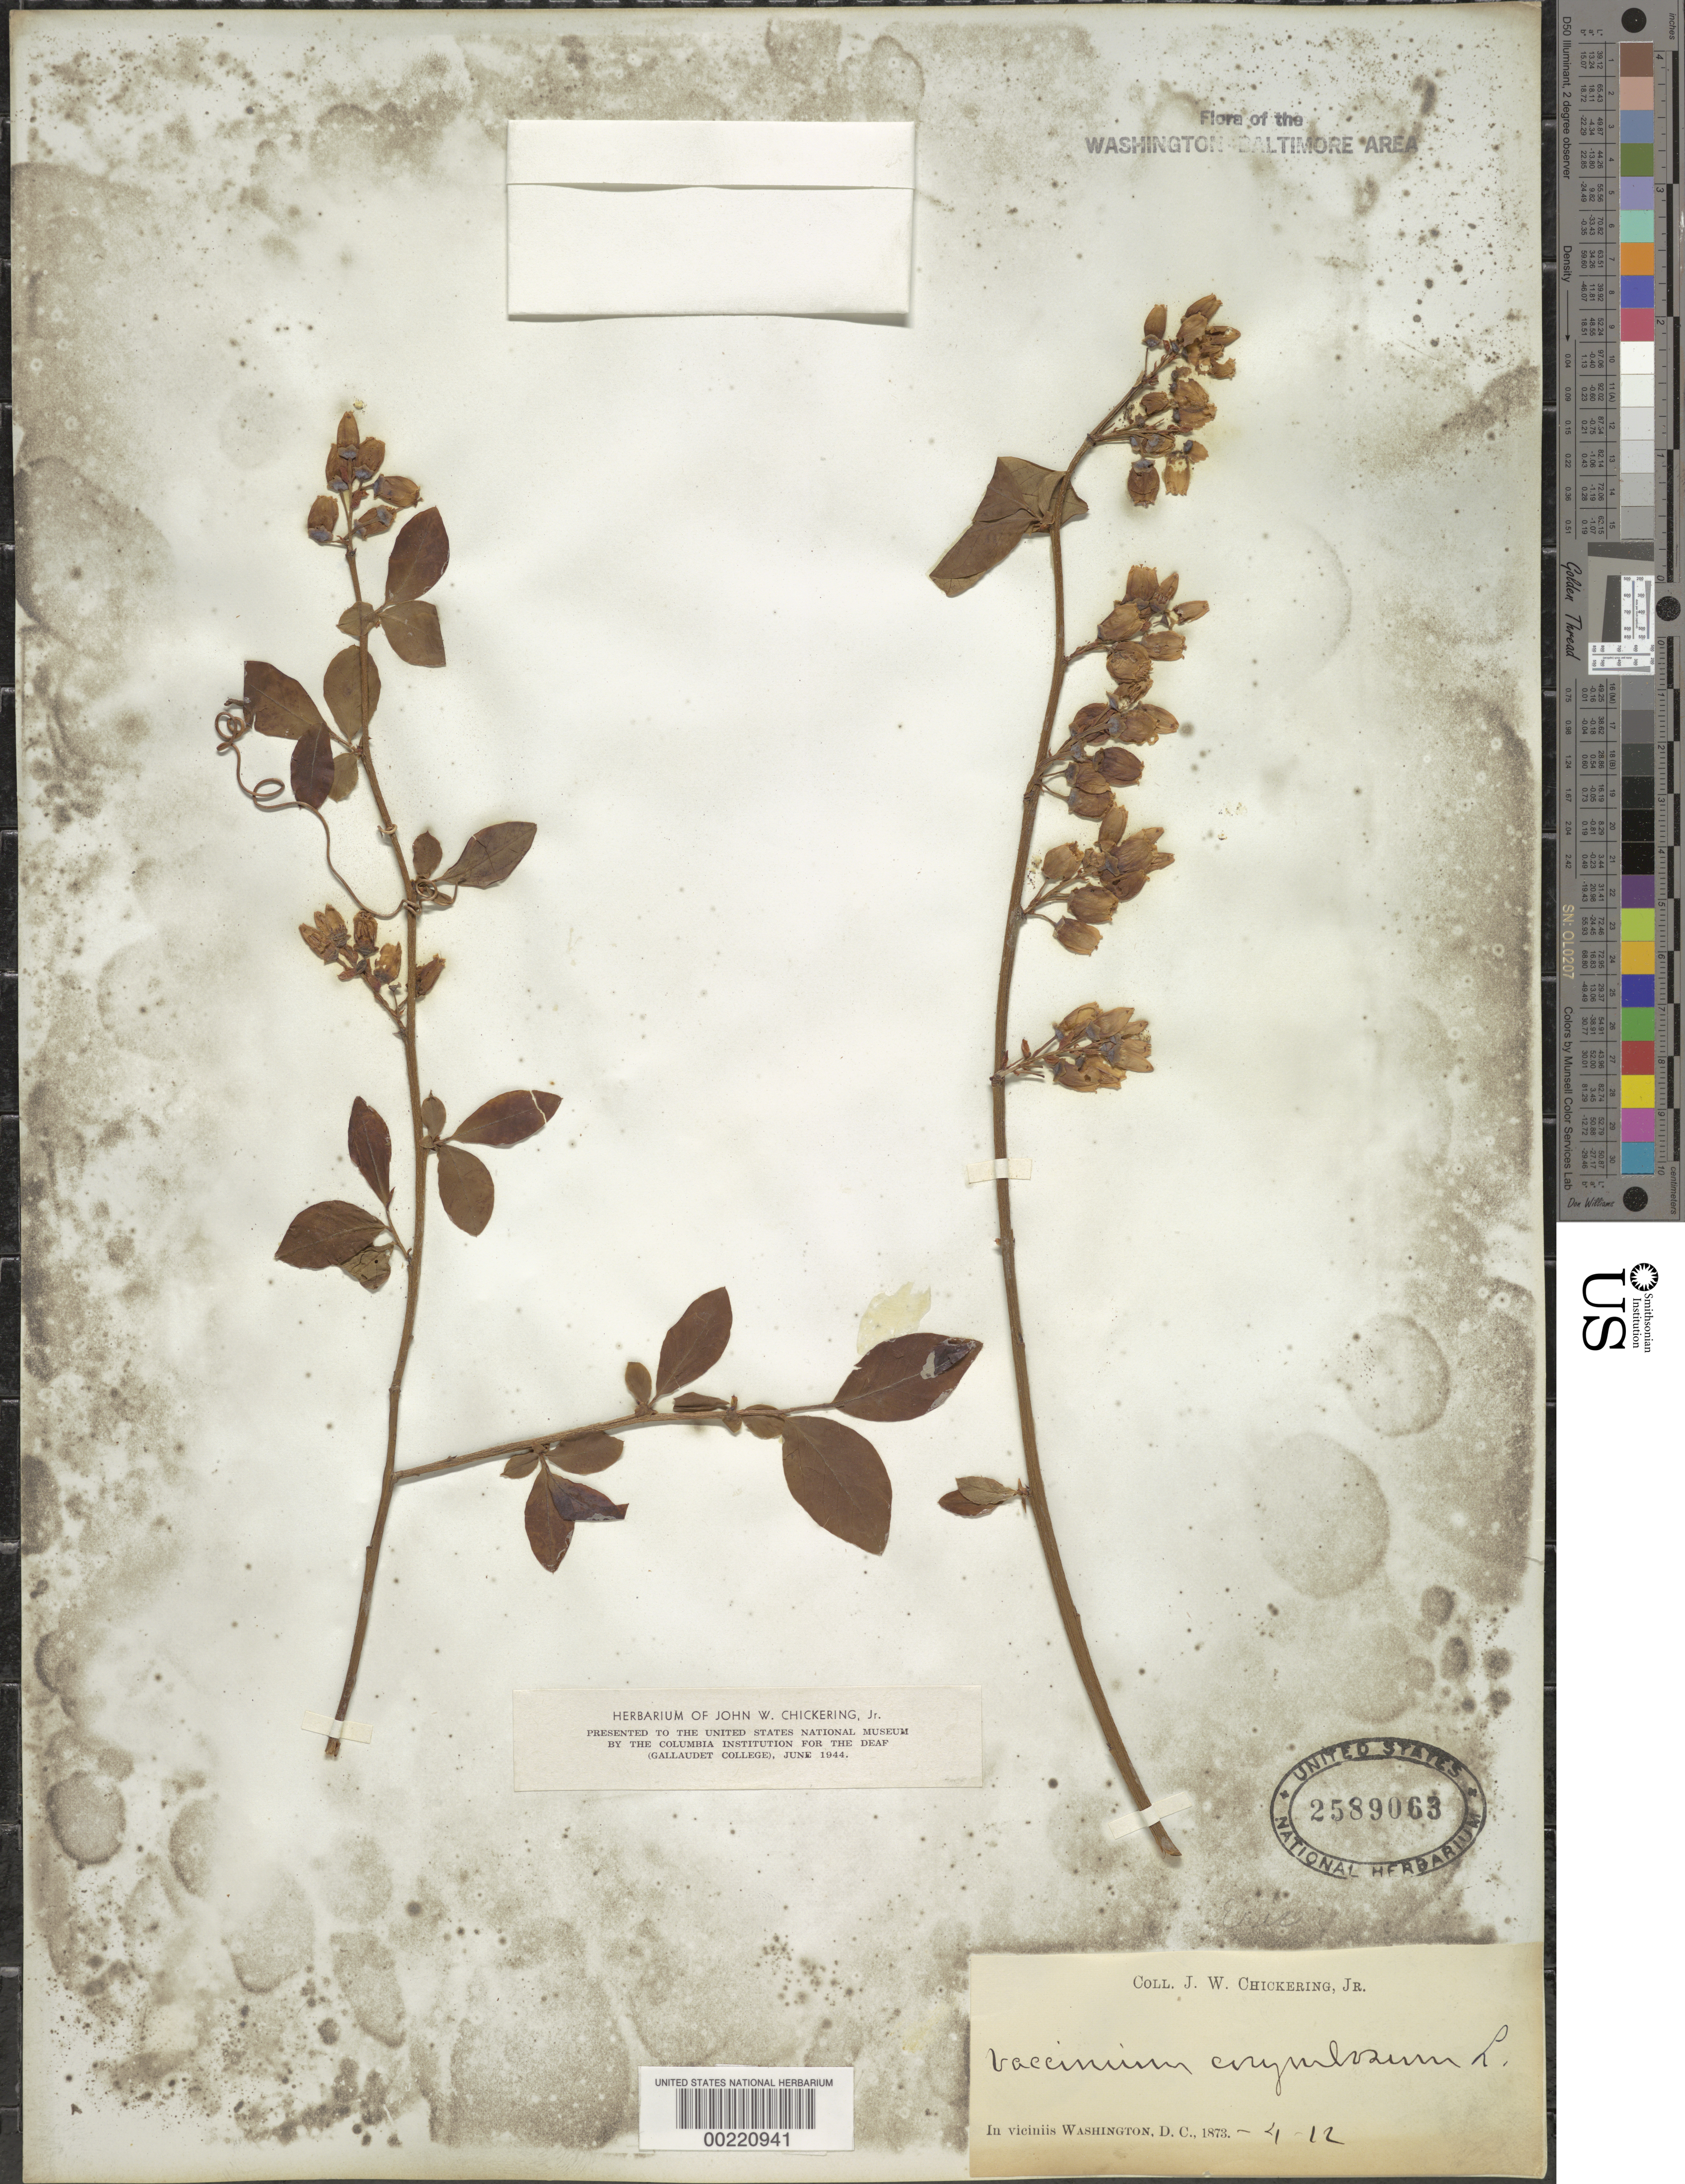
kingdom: Plantae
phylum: Tracheophyta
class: Magnoliopsida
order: Ericales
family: Ericaceae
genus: Vaccinium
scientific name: Vaccinium corymbosum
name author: L.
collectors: J. W. Chickering Jr.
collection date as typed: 12 Apr 1873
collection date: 1873-04-12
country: United States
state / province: District of Columbia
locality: In vicinity of Washington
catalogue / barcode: US 2589063